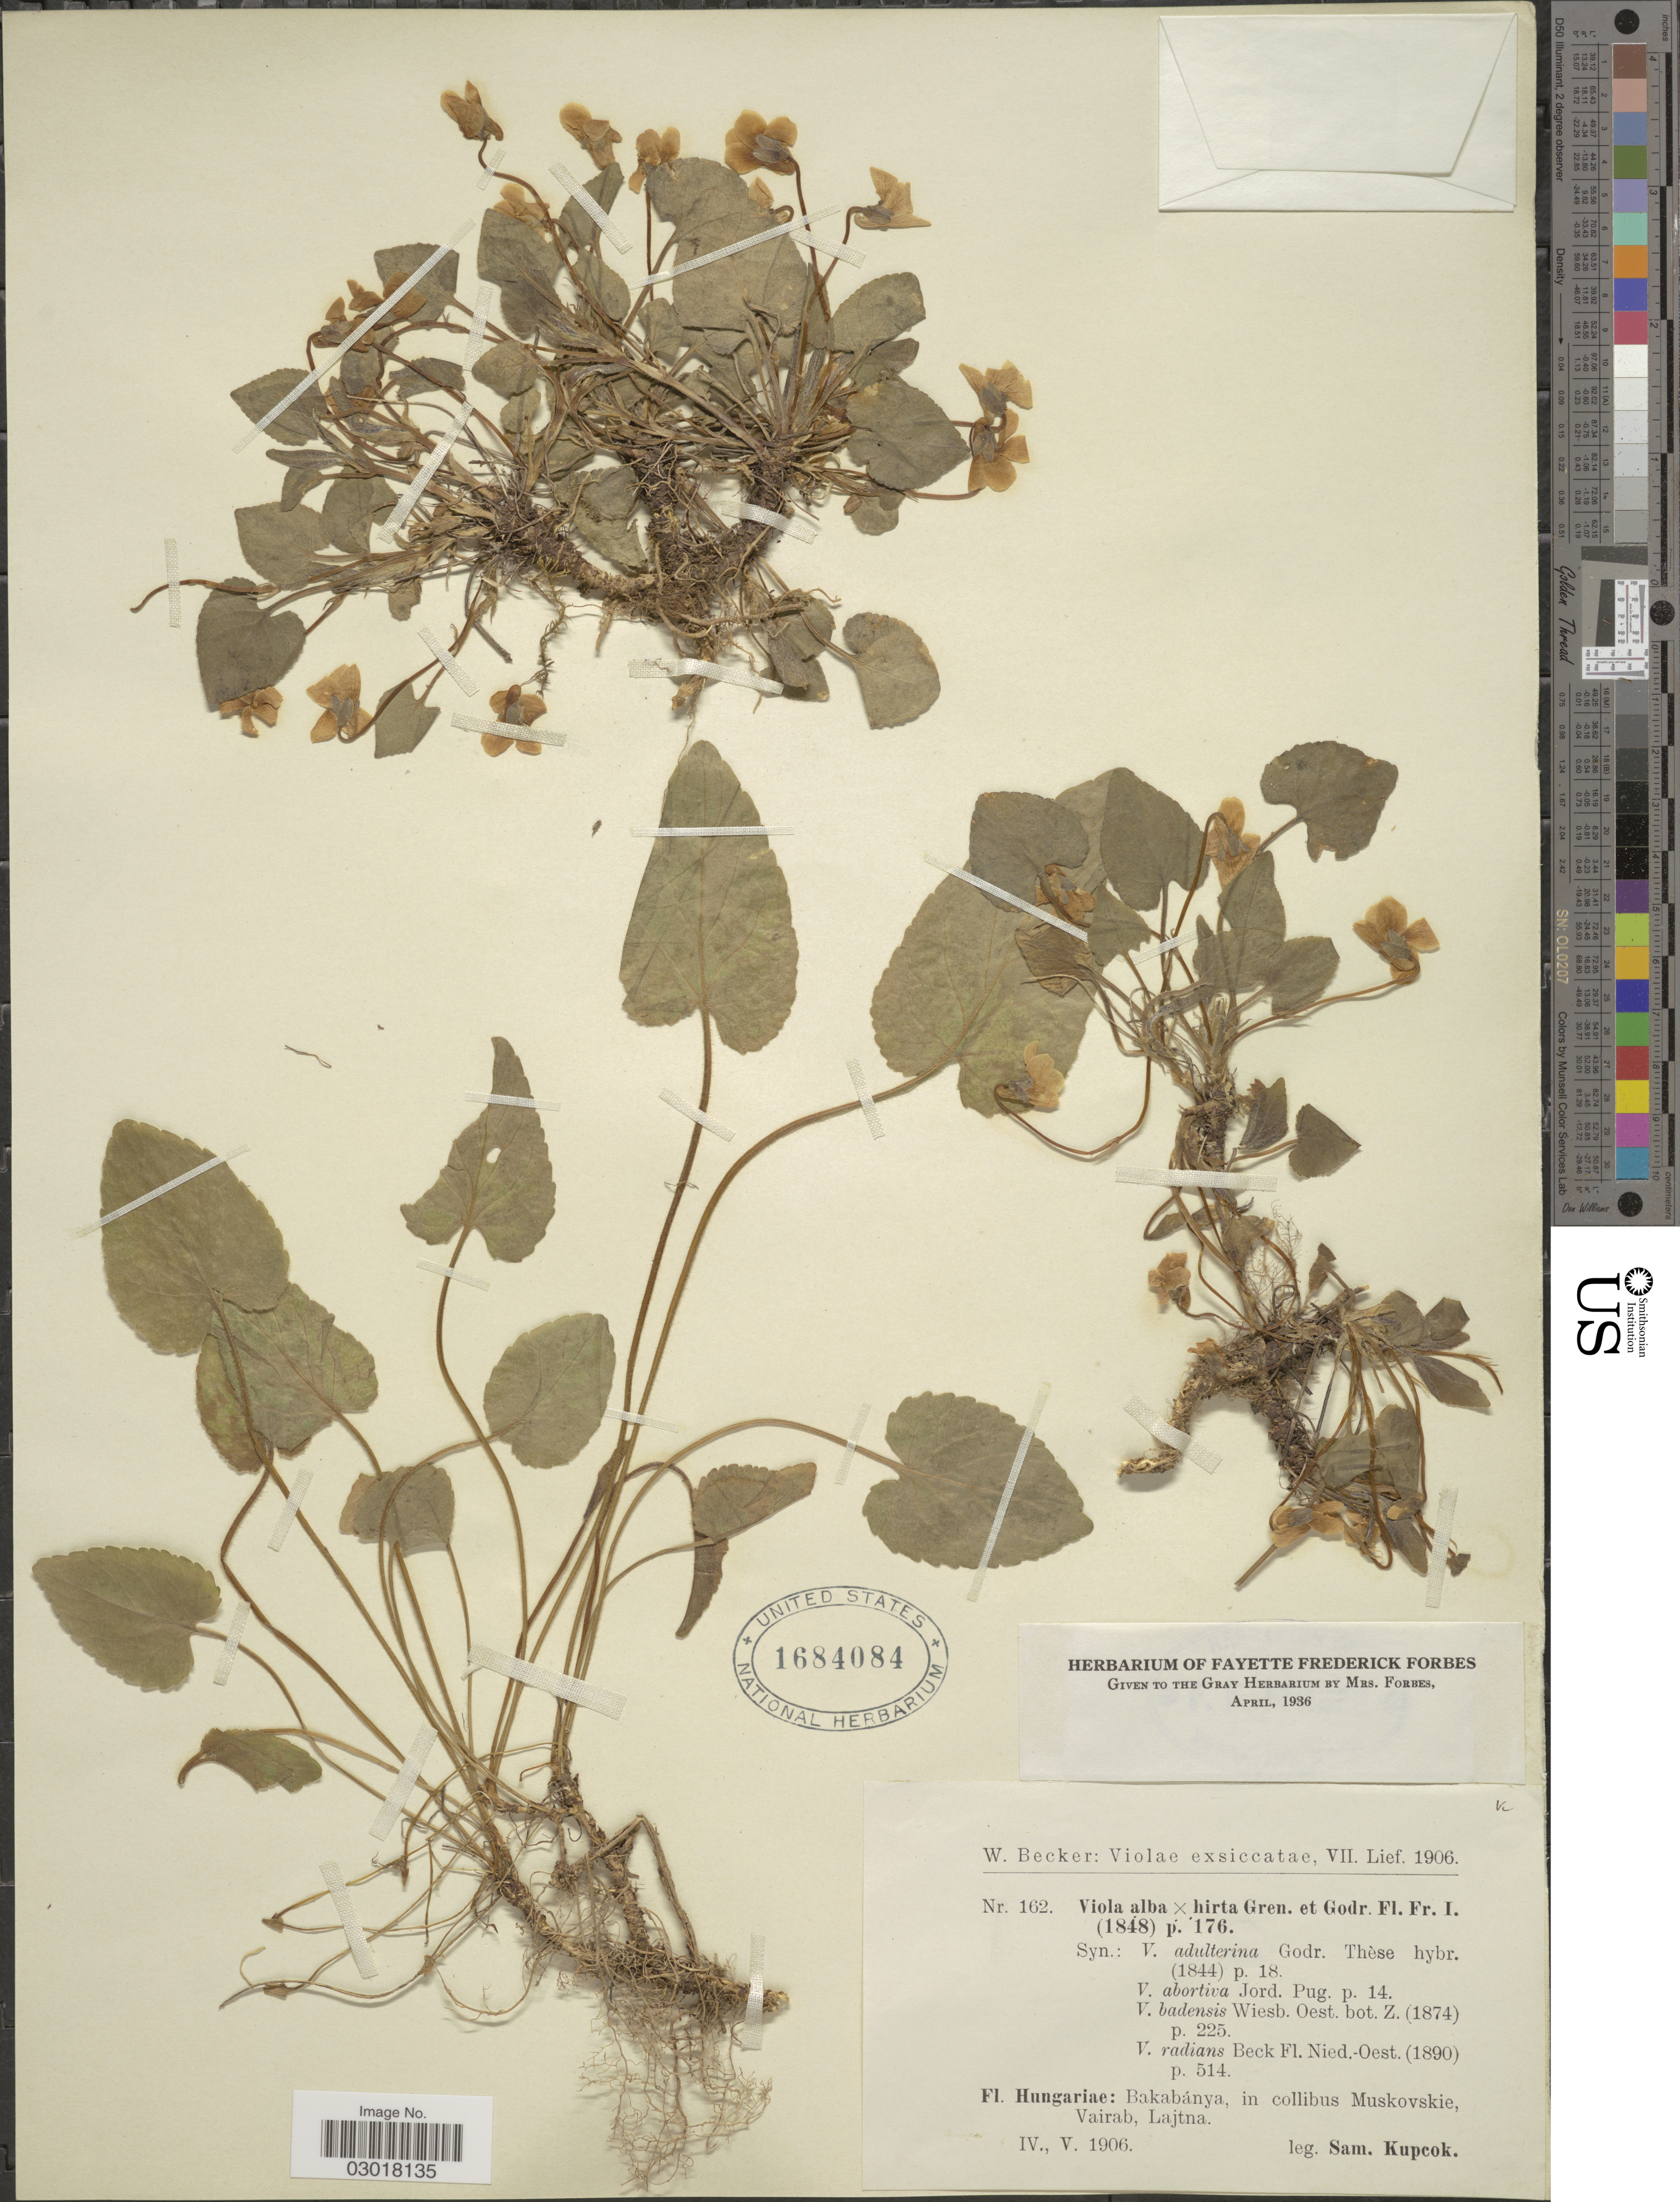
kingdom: Plantae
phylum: Tracheophyta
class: Magnoliopsida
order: Malpighiales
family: Violaceae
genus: Viola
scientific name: Viola alba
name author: Besser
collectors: S. Kupcok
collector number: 162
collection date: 1906-04/1906-05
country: Hungary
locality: Hungariae: Bakabánya, in collibus Muskovskie, Vairab, Lajtna.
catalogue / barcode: US 1684084